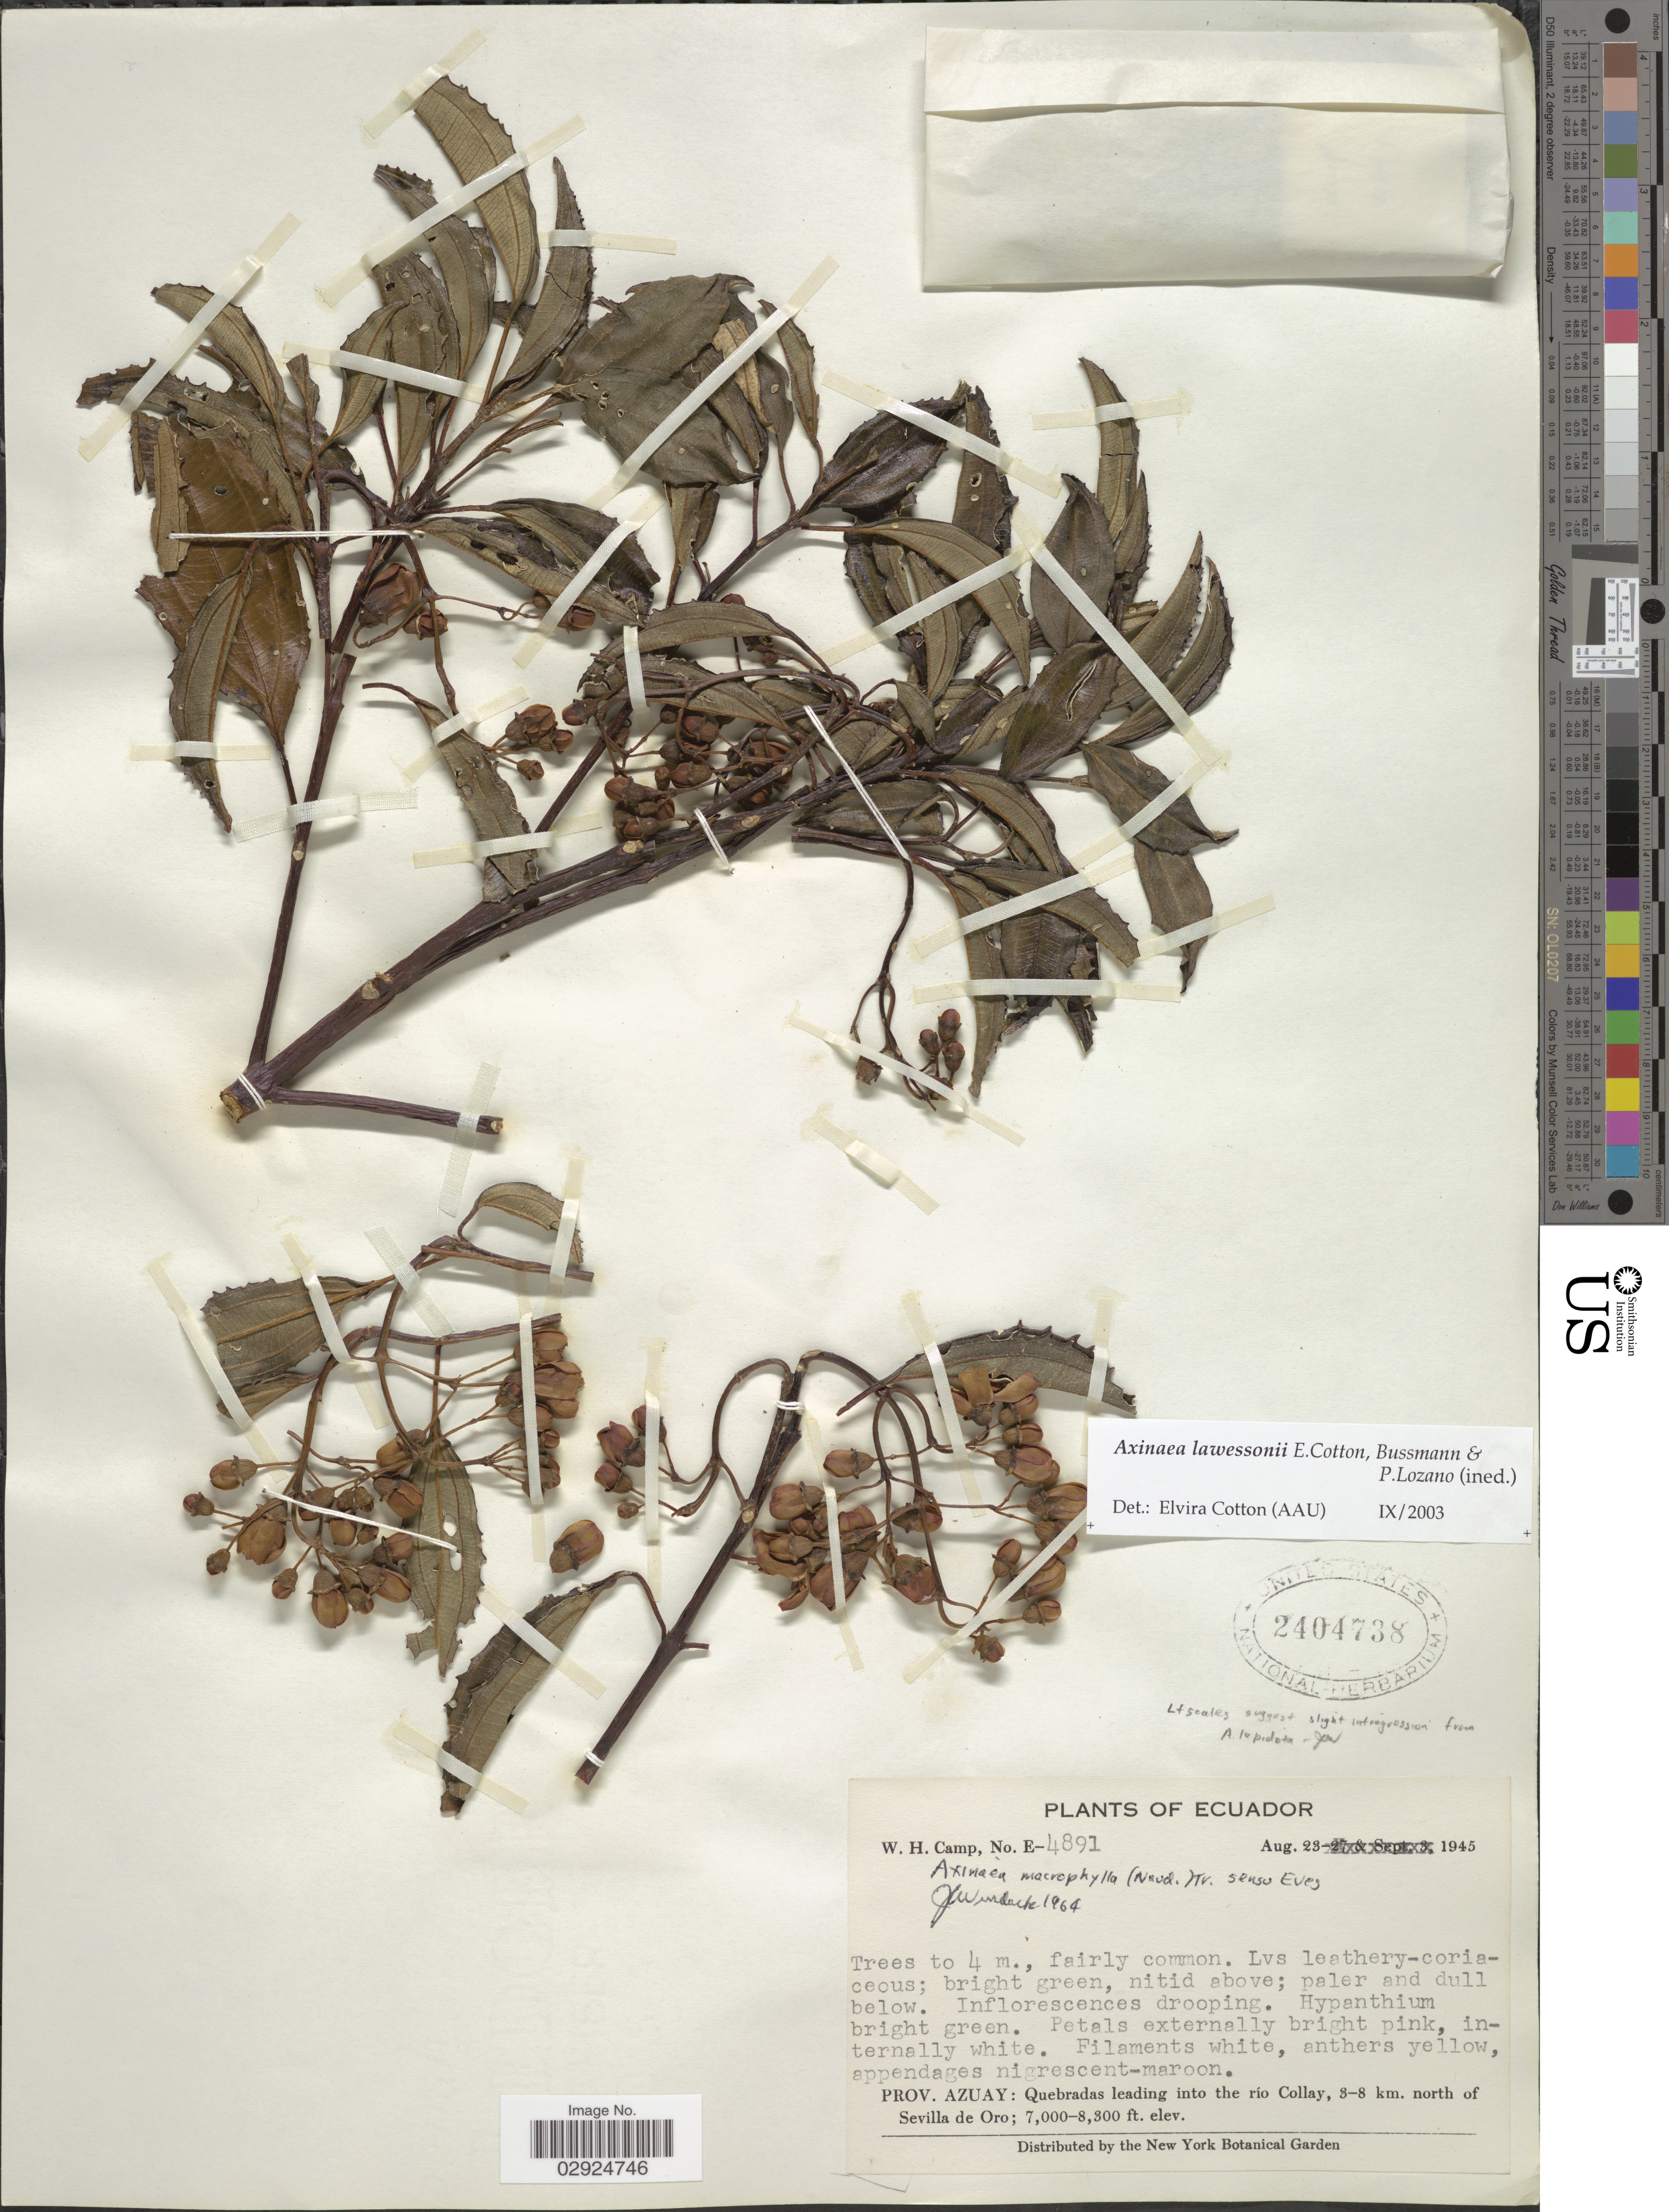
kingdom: Plantae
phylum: Tracheophyta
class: Magnoliopsida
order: Myrtales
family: Melastomataceae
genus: Axinaea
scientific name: Axinaea lawessonii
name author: E. Cotton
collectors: W. H. Camp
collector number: E-4891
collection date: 1945-08-23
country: Ecuador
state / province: Azuay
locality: Prov. Azuay: Quebradas leading into the río Collay, 3-8 km. north of Sevilla de Oro.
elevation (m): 2134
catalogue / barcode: US 2404738